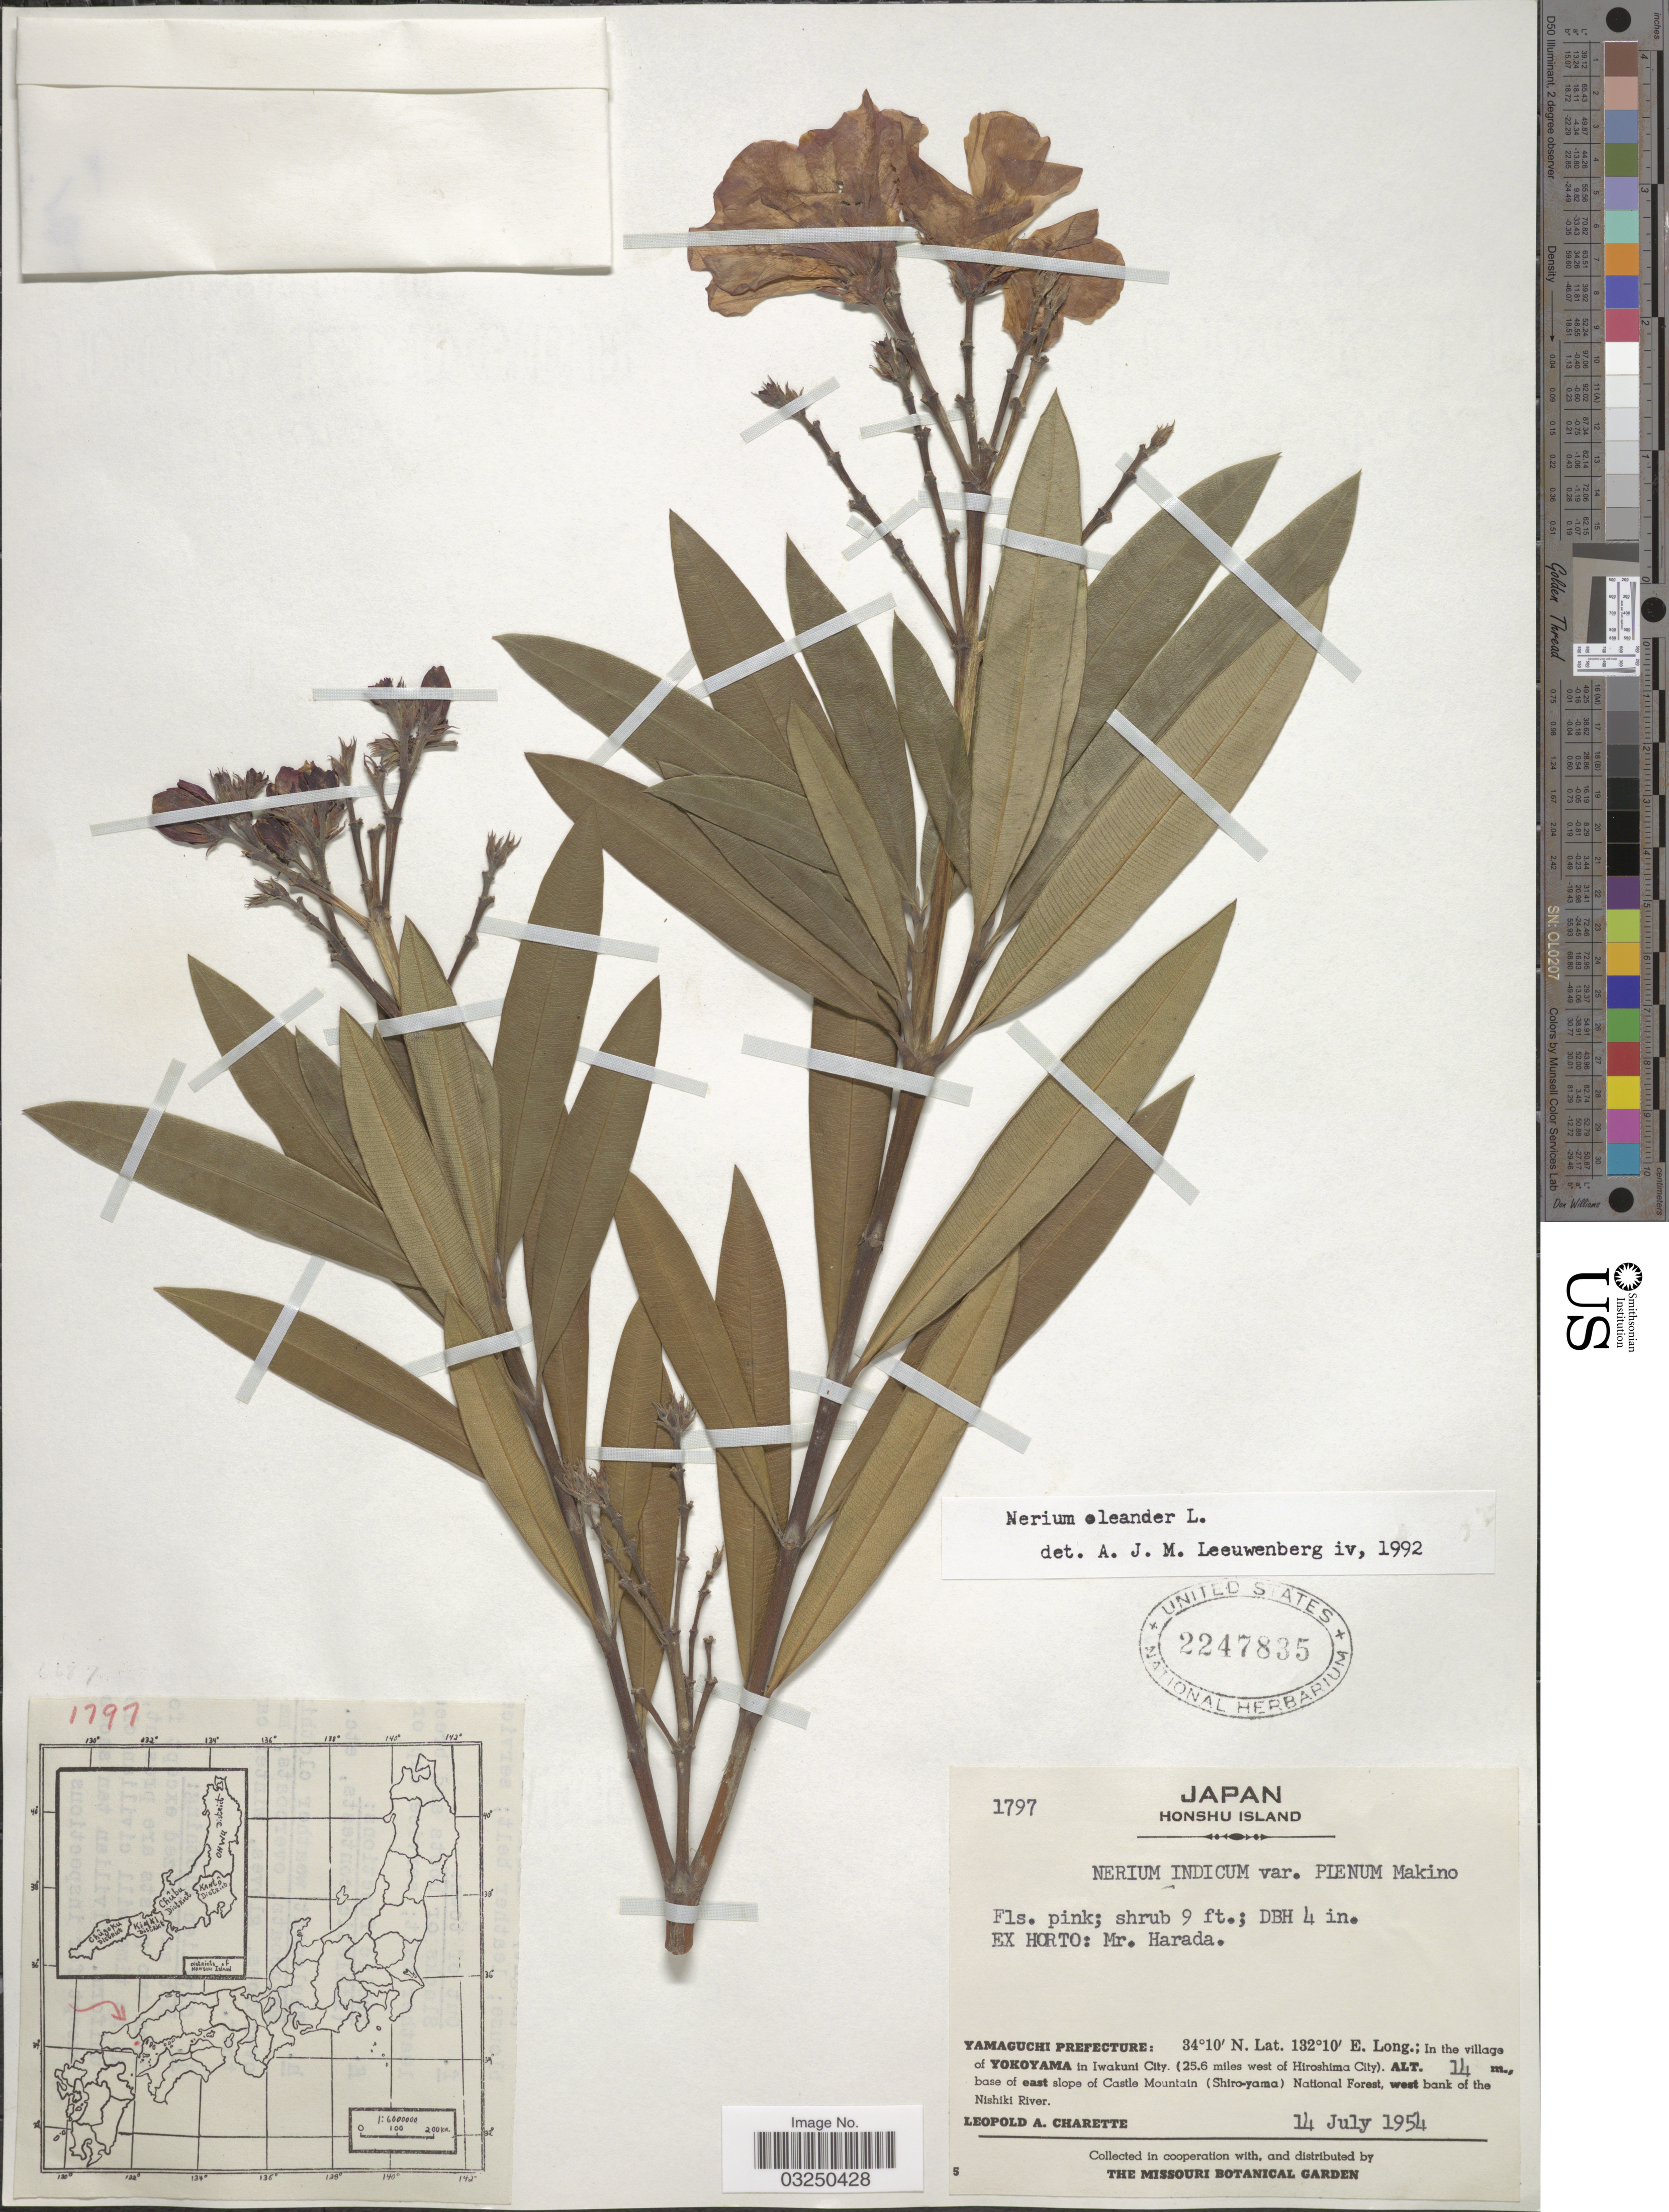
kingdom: Plantae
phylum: Tracheophyta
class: Magnoliopsida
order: Gentianales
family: Apocynaceae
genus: Nerium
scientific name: Nerium oleander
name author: L.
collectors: L. A. Charette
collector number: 1797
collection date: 1954-07-14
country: Japan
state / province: Yamaguti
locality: Honshu Island. Yamaguchi Prefecture: In the village of Yokoyama in Iwakuni City (25.6 miles west of Hiroshima City). Base of east slope of Castle Mountain (Shiro-yama) National Forest, west bank of the Nishiki River.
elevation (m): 14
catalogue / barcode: US 2247835